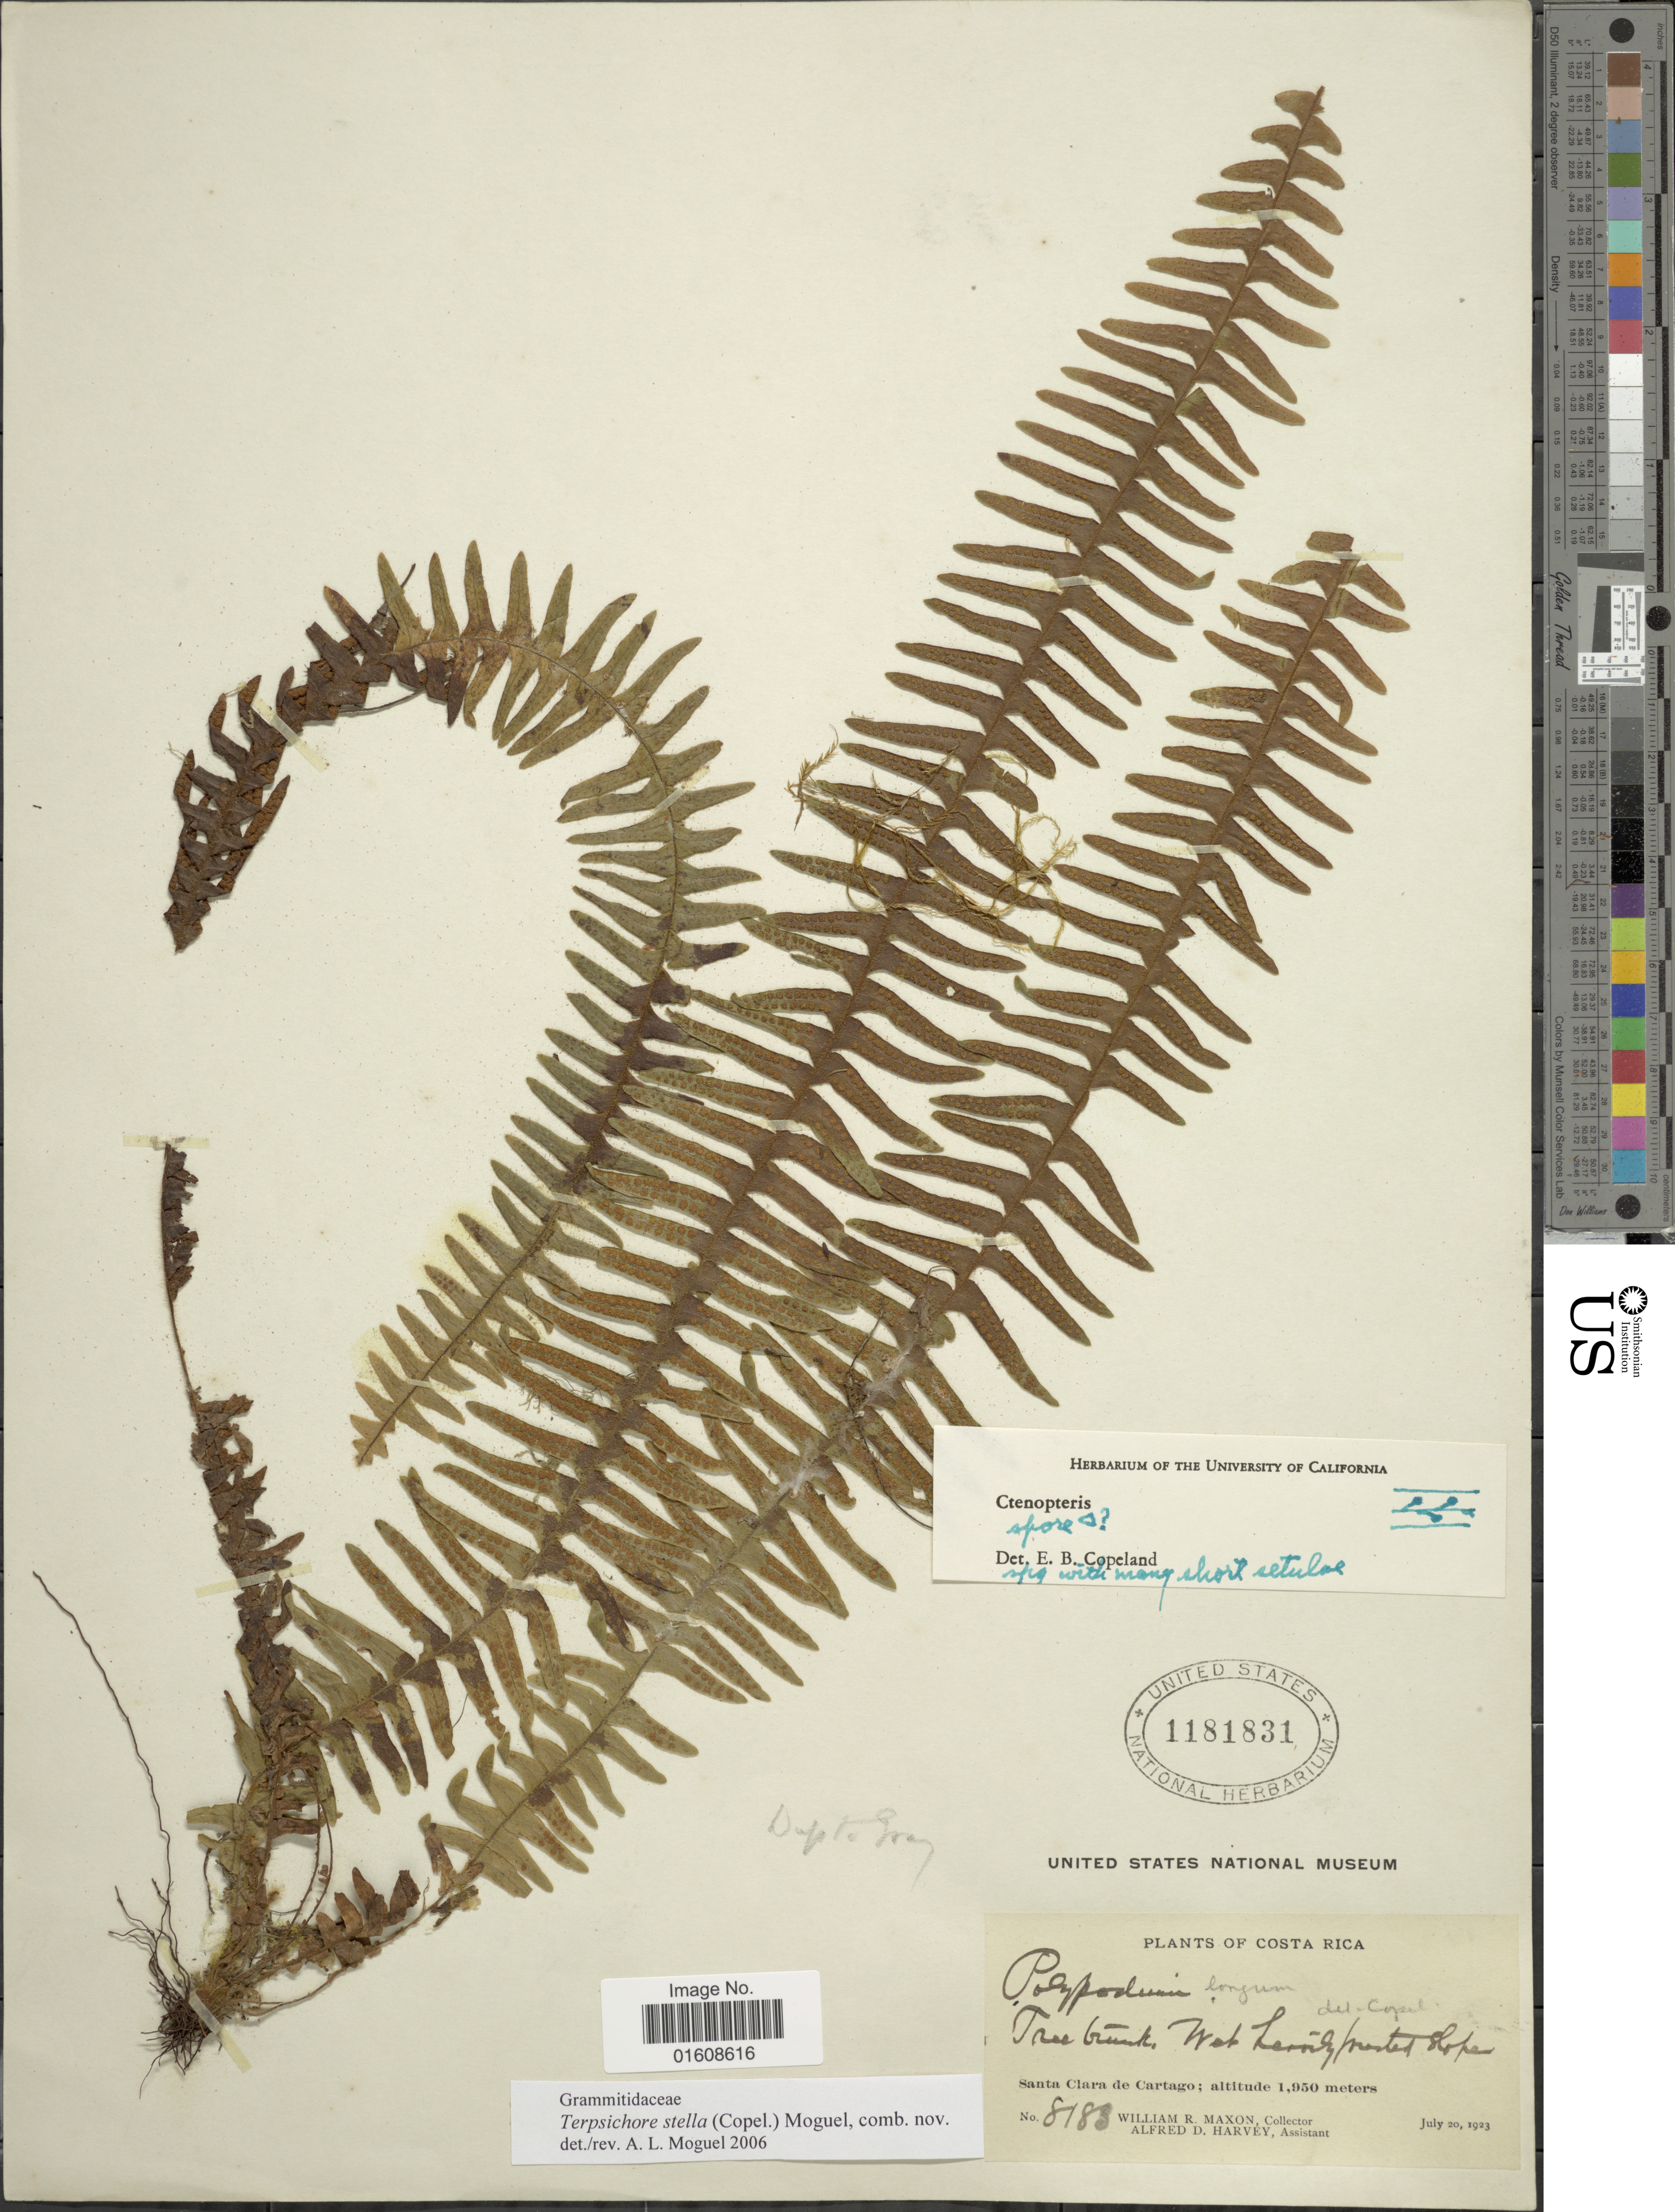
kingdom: Plantae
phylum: Tracheophyta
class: Polypodiopsida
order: Polypodiales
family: Polypodiaceae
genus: Alansmia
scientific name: Alansmia stella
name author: (Copel.) Moguel & M. Kessler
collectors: W. R. Maxon & A. D. Harvey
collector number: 8188*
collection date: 1923-07-20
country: Costa Rica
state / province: Cartago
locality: Santa Clara de Cartago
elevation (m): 1950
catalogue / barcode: US 1181831